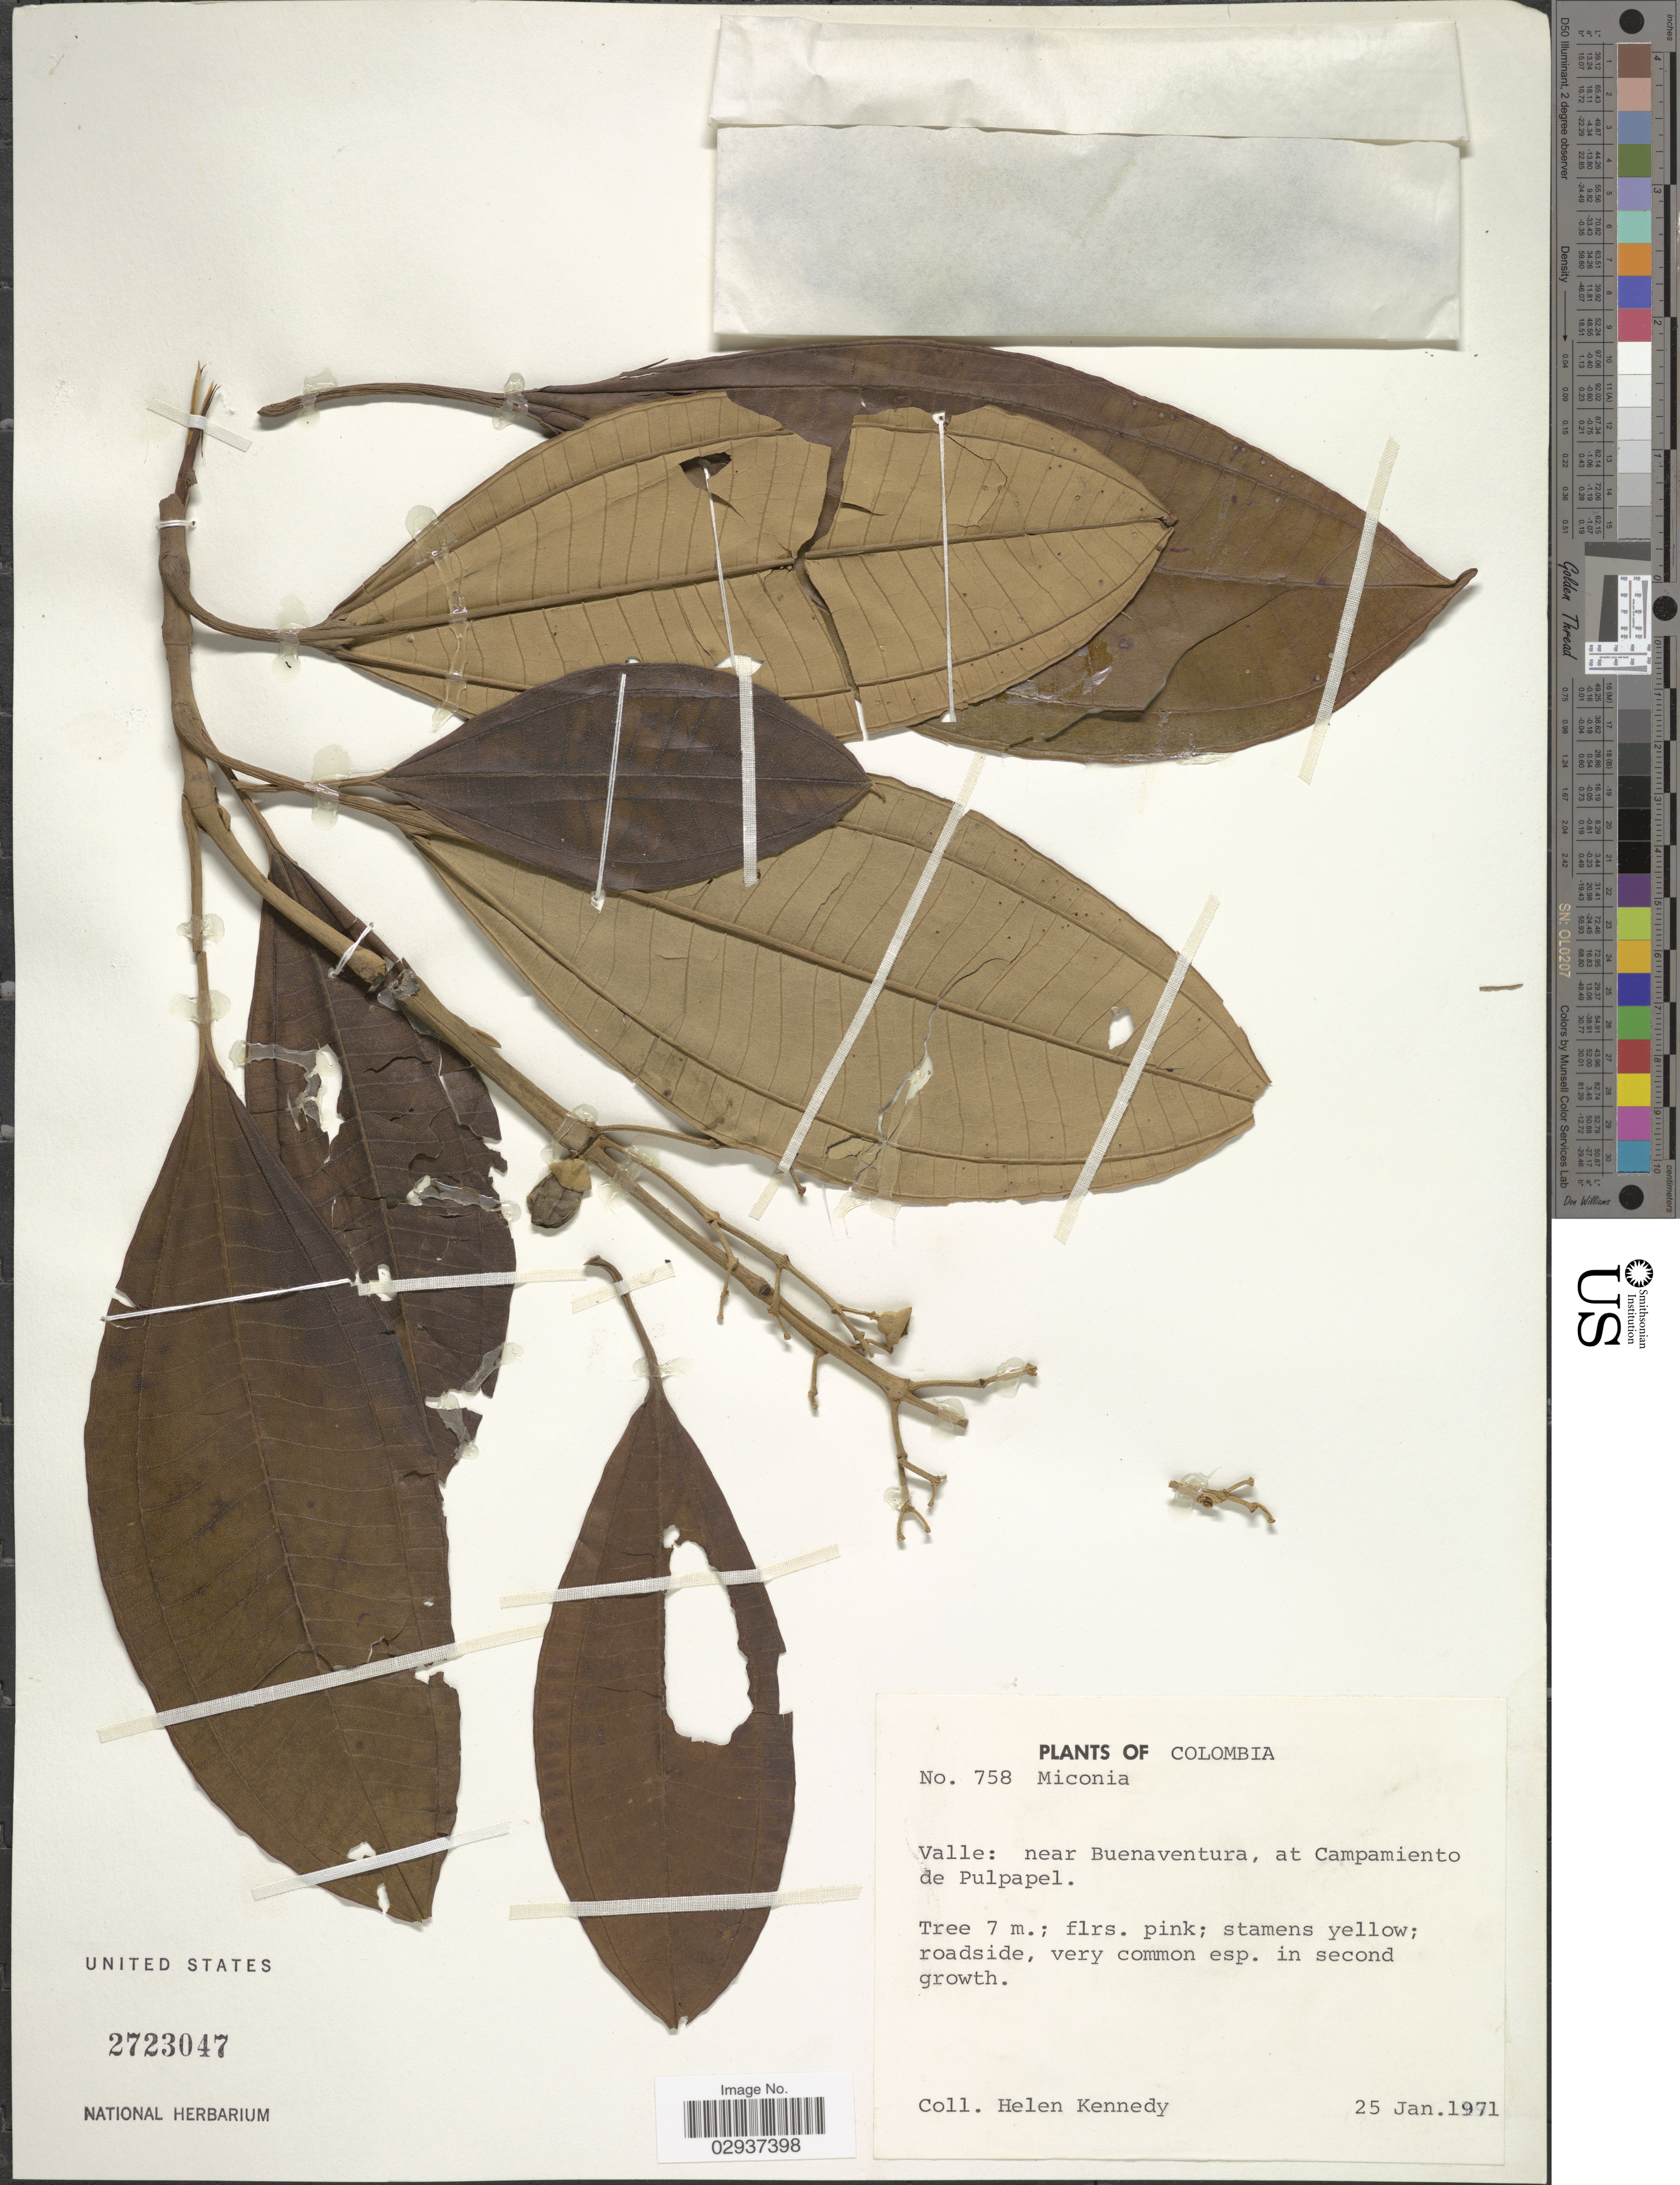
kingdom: Plantae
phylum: Tracheophyta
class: Magnoliopsida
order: Myrtales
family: Melastomataceae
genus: Miconia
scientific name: Miconia centronioides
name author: Gleason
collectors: H. Kennedy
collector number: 758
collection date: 1971-01-25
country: Colombia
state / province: Valle del Cauca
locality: Valle: near Buenaventura, at Campamiento de Pulpapel.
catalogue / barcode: US 2723047